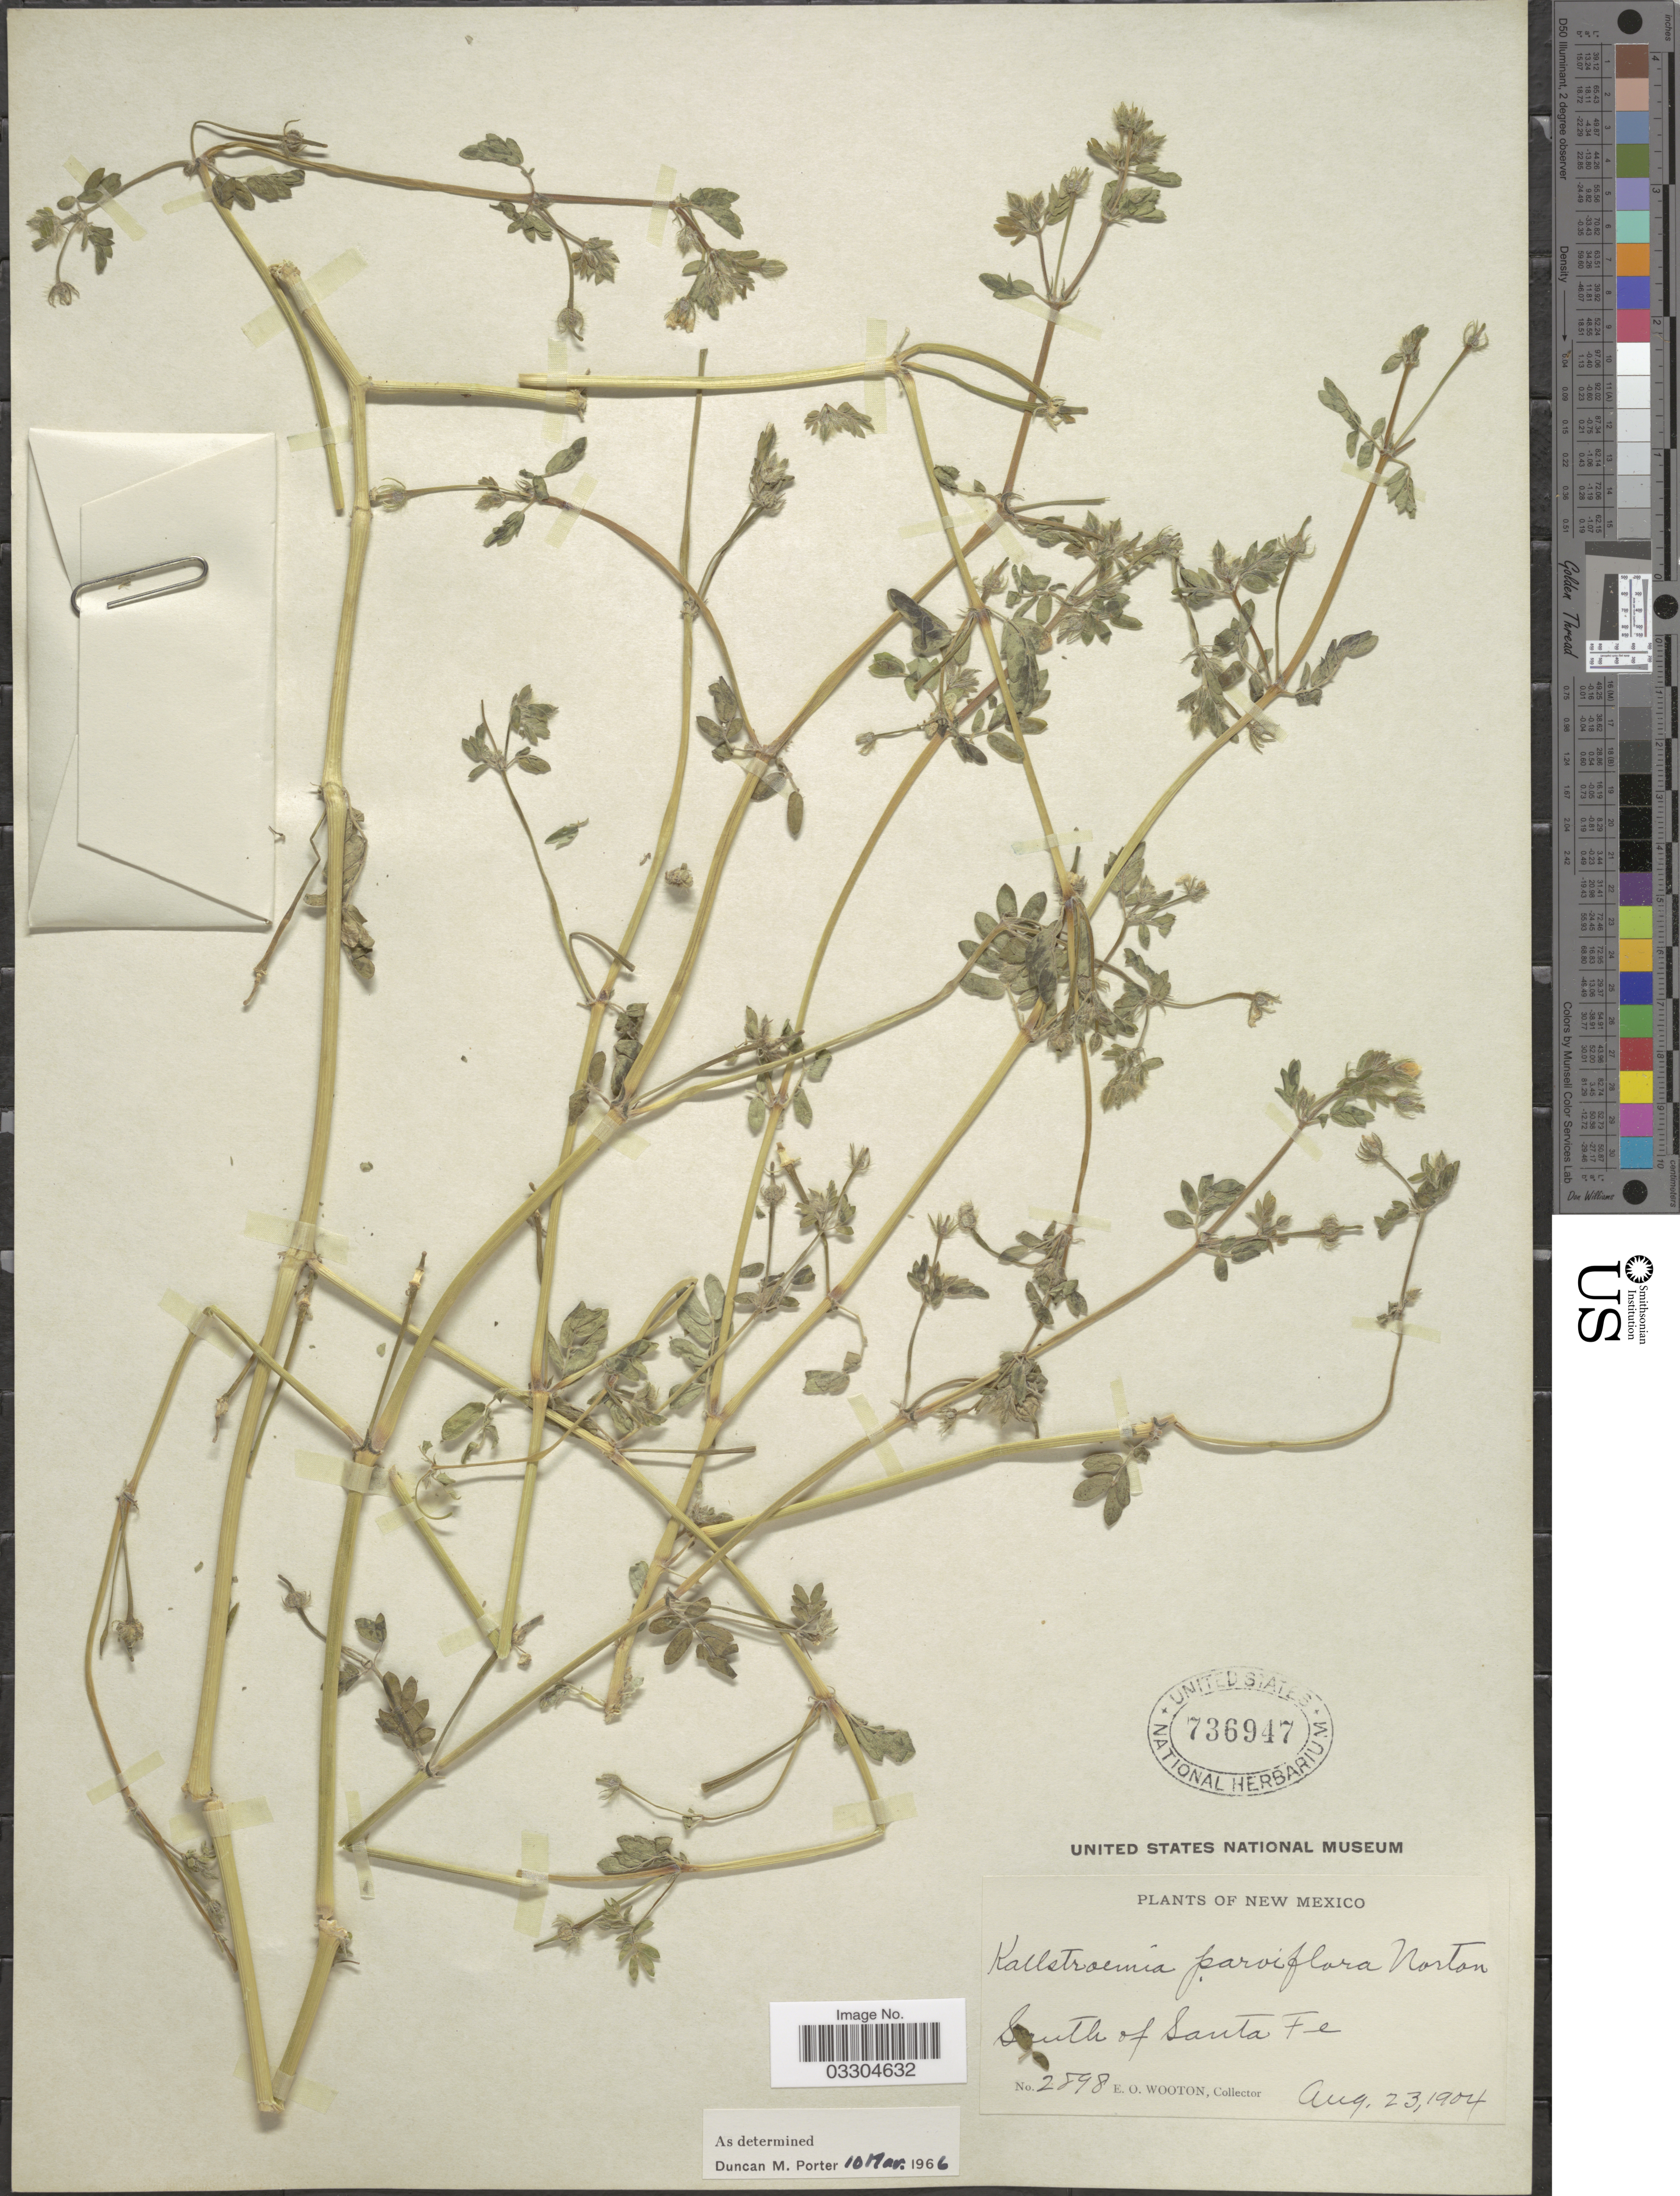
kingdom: Plantae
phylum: Tracheophyta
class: Magnoliopsida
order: Zygophyllales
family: Zygophyllaceae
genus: Kallstroemia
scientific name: Kallstroemia parviflora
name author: Norton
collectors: E. O. Wooton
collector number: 2898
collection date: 1904-08-23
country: United States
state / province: New Mexico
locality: South of Santa Fe.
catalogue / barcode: US 736947